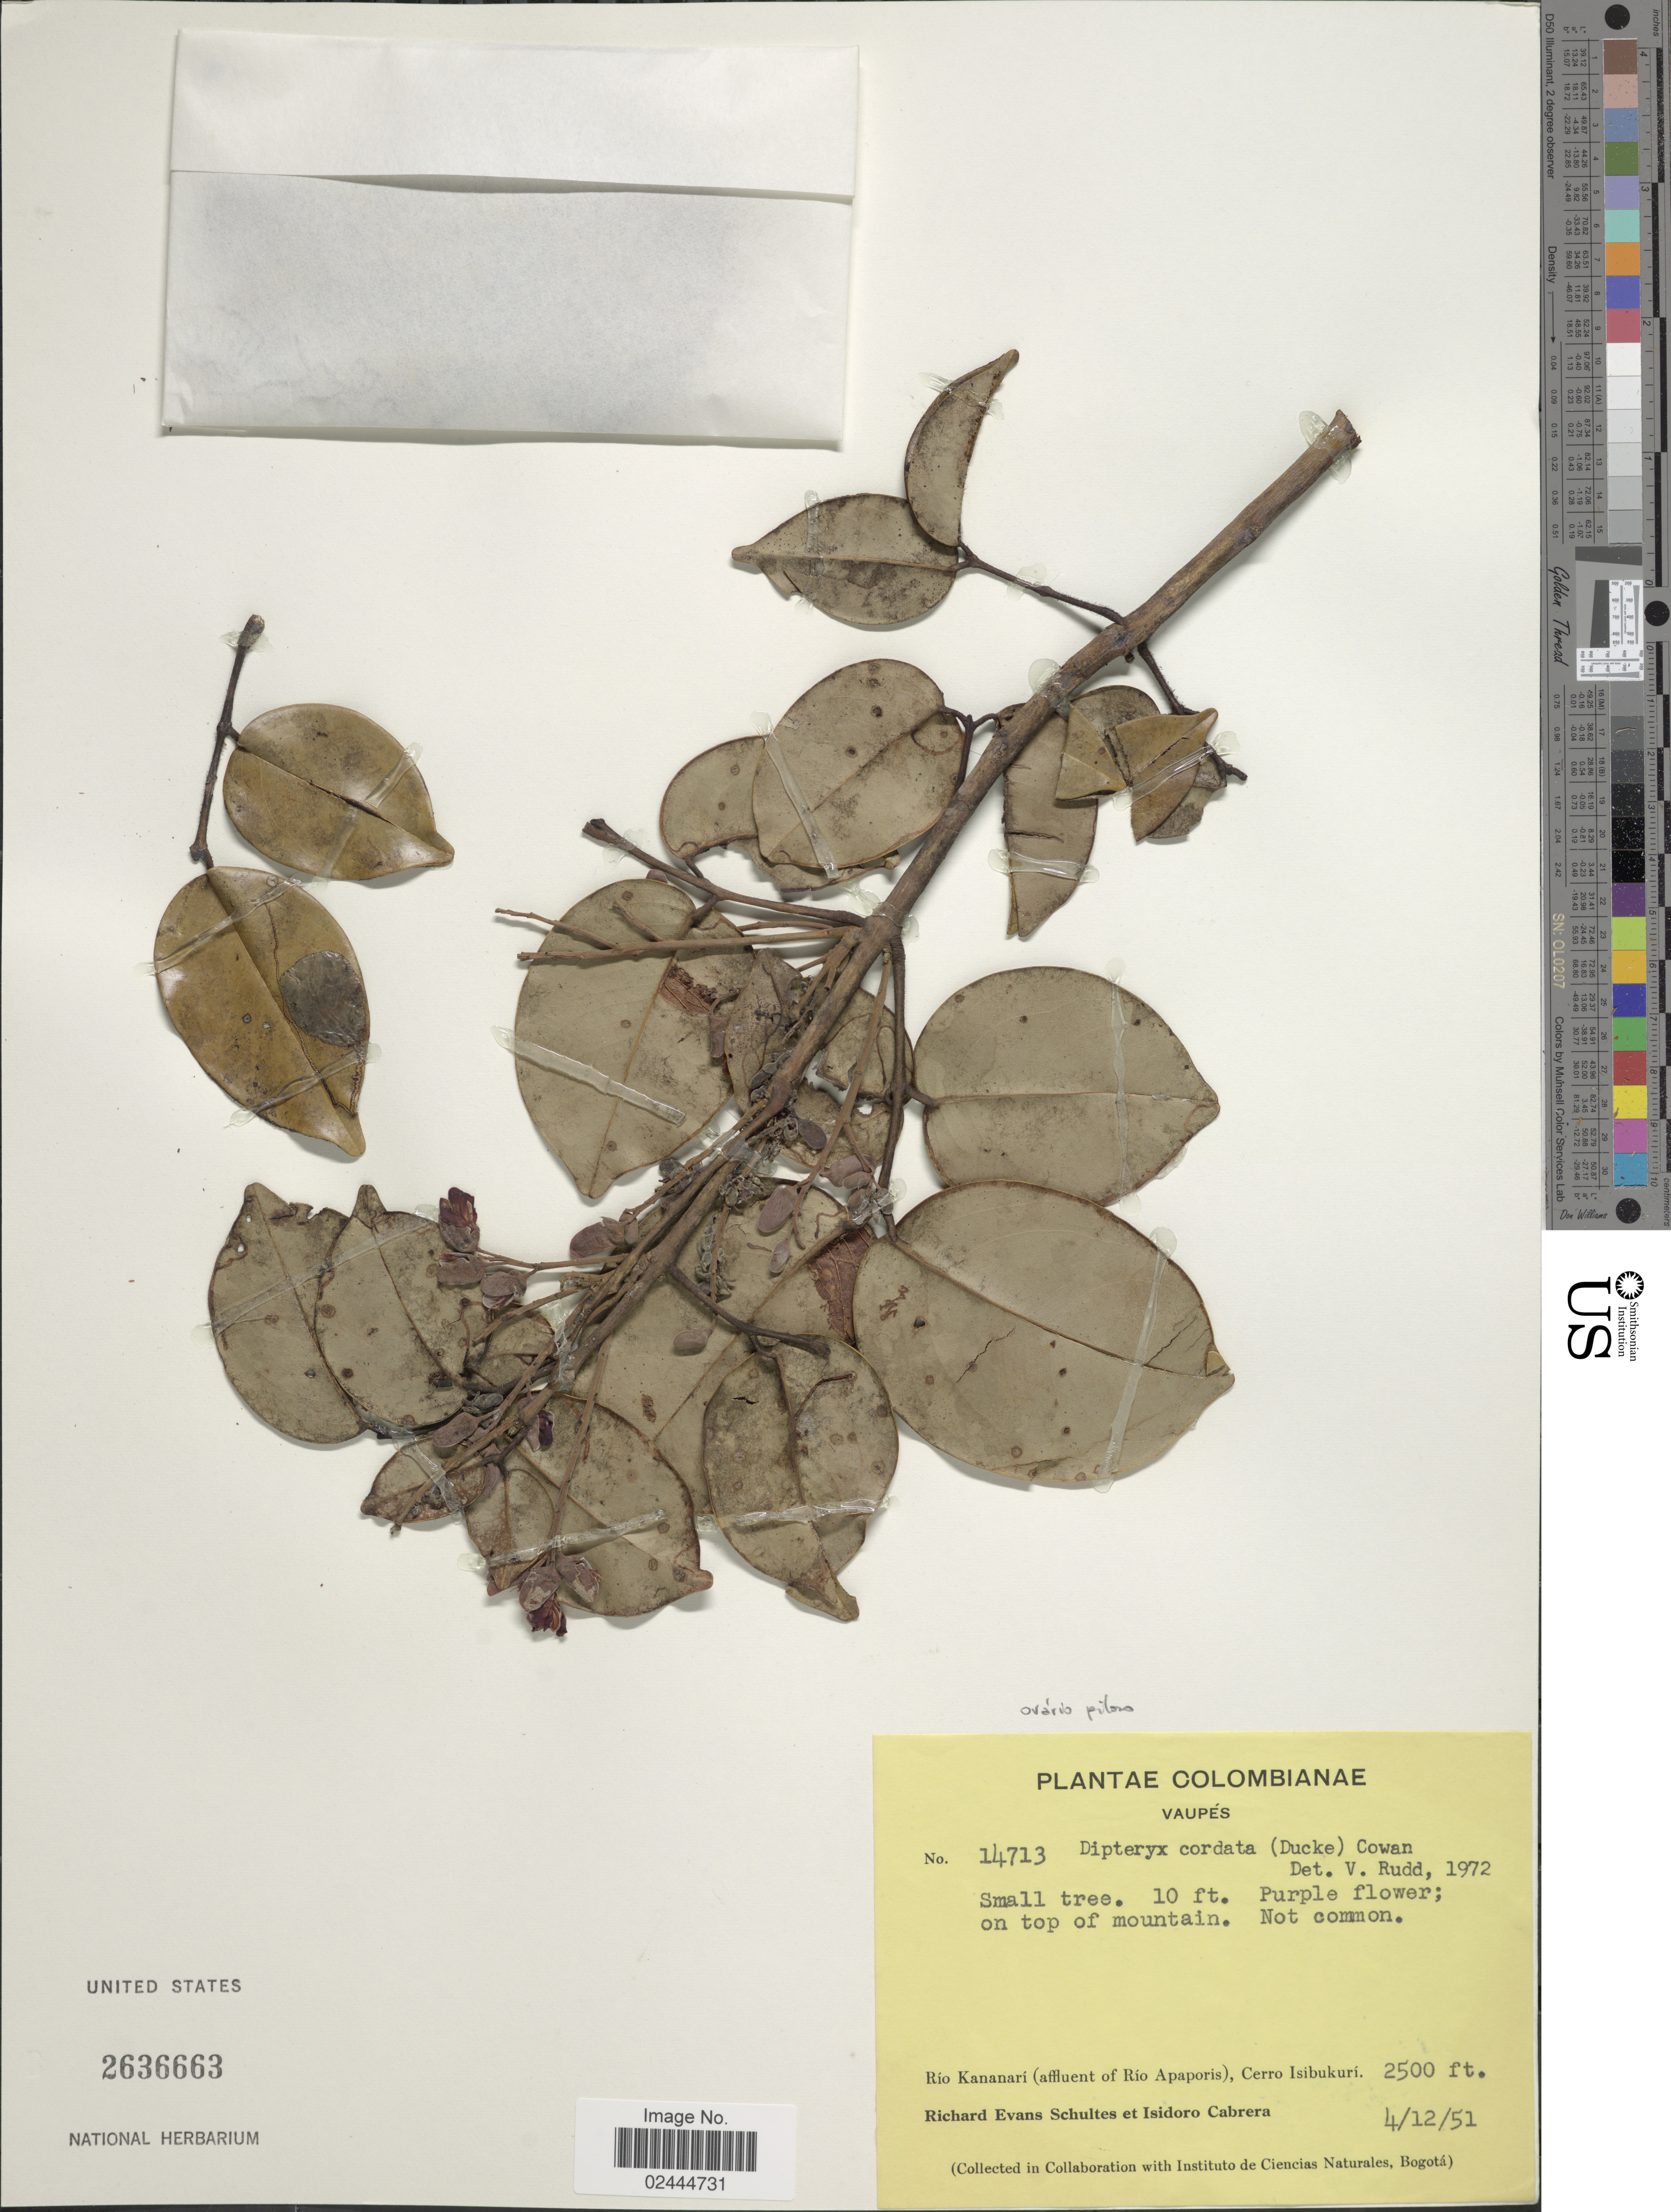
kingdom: Plantae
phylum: Tracheophyta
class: Magnoliopsida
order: Fabales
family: Fabaceae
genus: Taralea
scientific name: Taralea cordata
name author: Ducke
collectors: R. E. Schultes & I. Cabrera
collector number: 14713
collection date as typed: Transcribed d/m/y: 4/12/51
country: Colombia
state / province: Vaupés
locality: Rio Kananari (afflluent of Rio Apaporis) Cerro Isibukuri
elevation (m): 762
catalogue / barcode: US 2636663